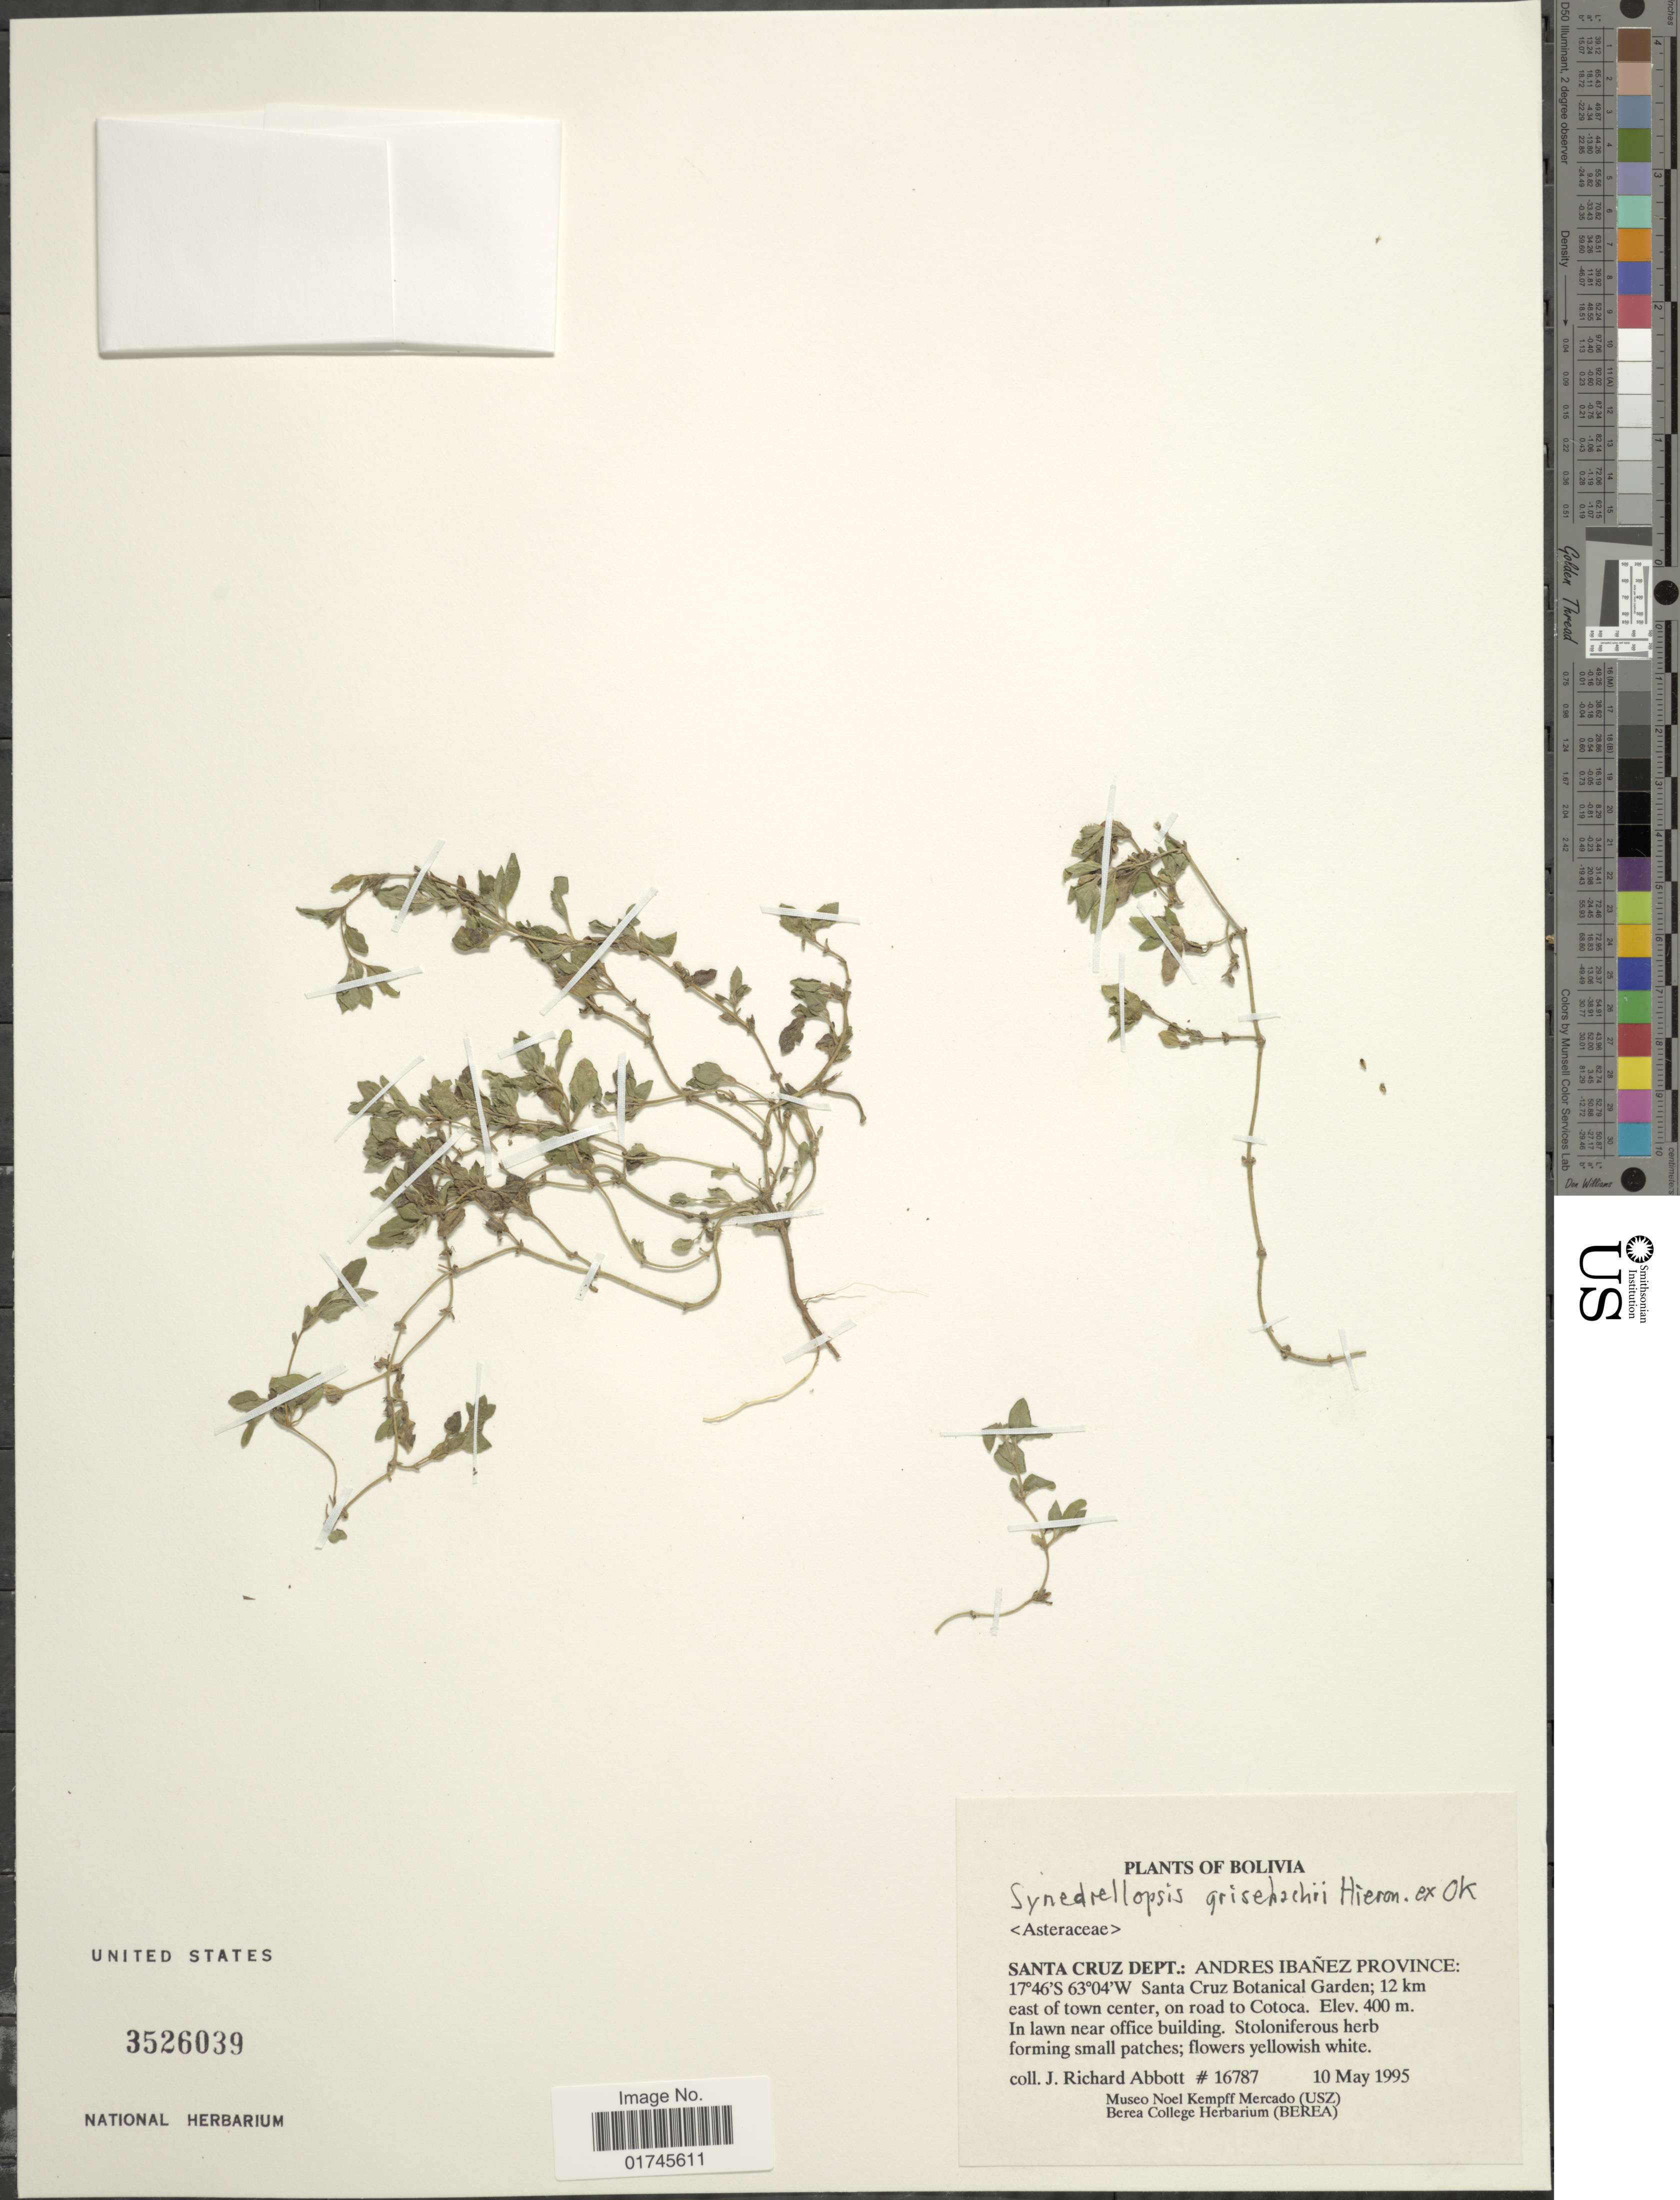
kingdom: Plantae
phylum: Tracheophyta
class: Magnoliopsida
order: Asterales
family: Asteraceae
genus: Synedrellopsis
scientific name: Synedrellopsis grisebachii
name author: Hieron. & Kuntze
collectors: J. R. Abbott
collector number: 16787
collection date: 1995-05-10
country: Bolivia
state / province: Santa Cruz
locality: Santa Cruz Dept. Andres Ibañez Province: Santa Cruz Botanical Garden; 12 km east of town center, on road to Cotoca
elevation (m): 400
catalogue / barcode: US 3526039